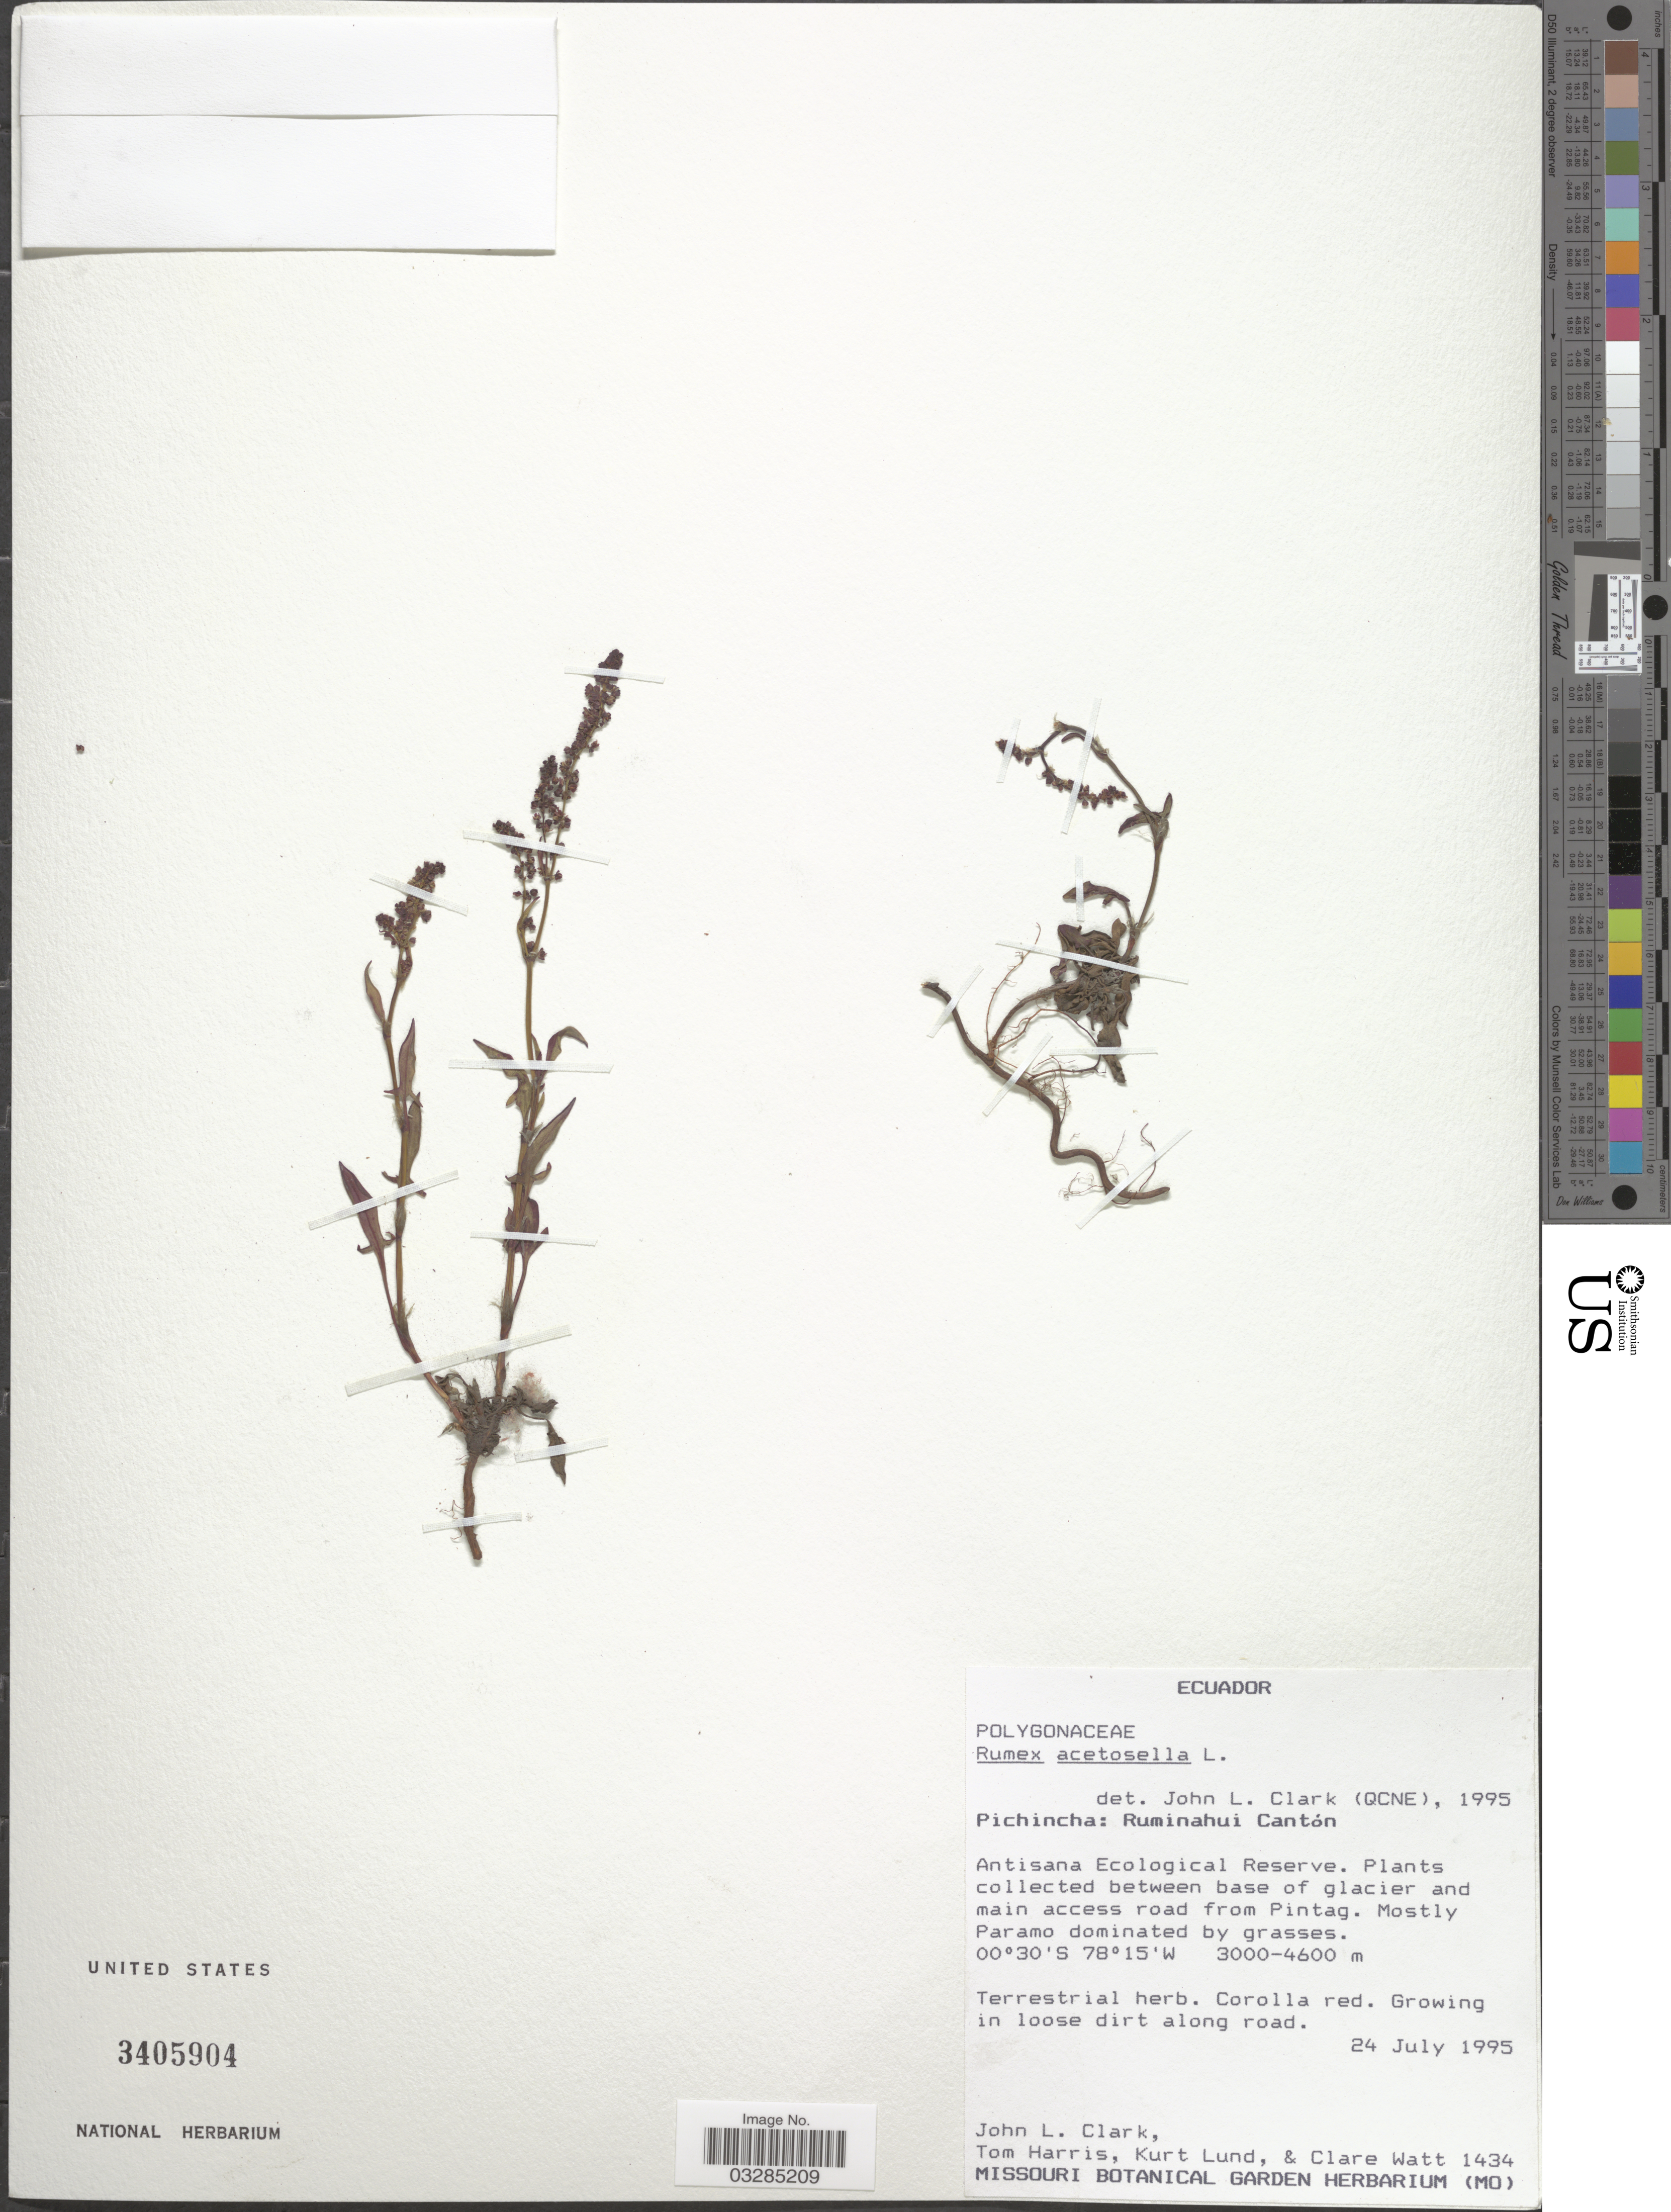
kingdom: Plantae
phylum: Tracheophyta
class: Magnoliopsida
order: Caryophyllales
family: Polygonaceae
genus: Rumex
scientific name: Rumex acetosella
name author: L.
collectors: J. L. Clark, T. Harris, K. Lund & C. Watt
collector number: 1434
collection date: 1995-07-24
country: Ecuador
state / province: Pichincha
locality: Ruminahui Cantón. Antisana Ecological Reserve. Plants collected between base of glacier and main access road from Pintag. Mostly Paramo dominated by grasses.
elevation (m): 3000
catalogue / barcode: US 3405904